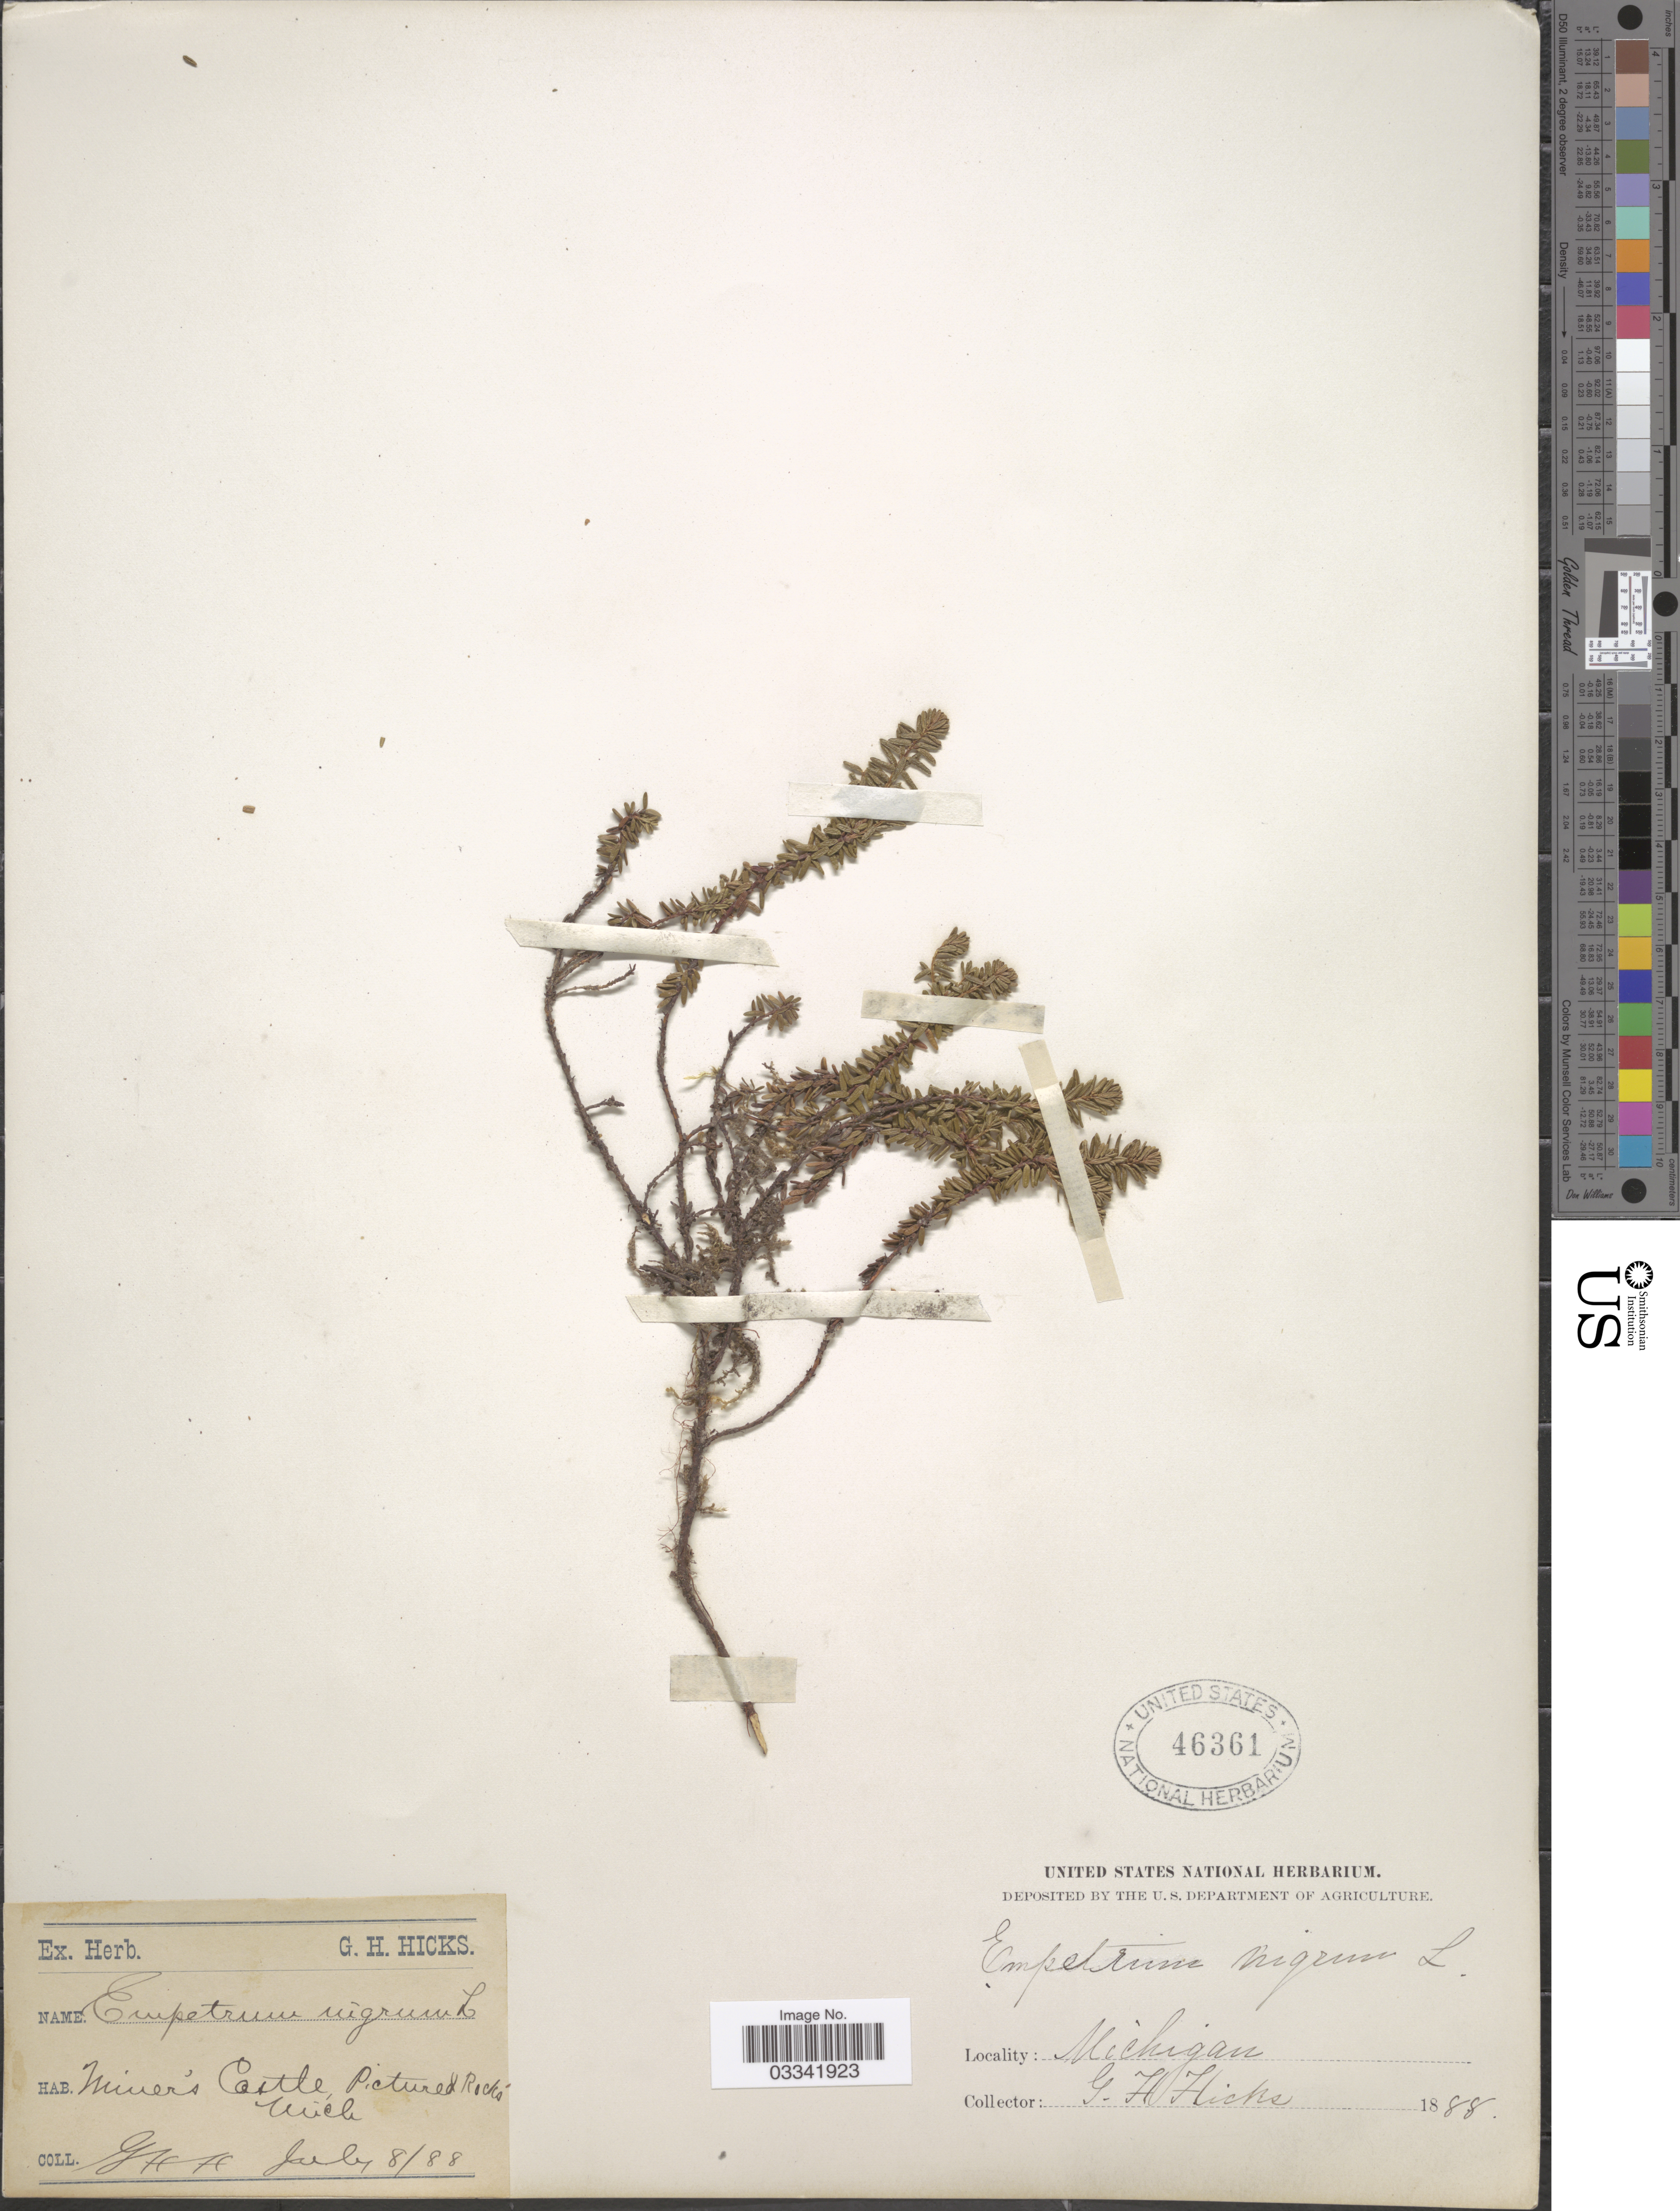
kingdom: Plantae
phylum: Tracheophyta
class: Magnoliopsida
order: Ericales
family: Ericaceae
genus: Empetrum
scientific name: Empetrum nigrum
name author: L.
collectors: G. Hicks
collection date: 1888-07-08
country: United States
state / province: Michigan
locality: Miners Castle, Pictured Rocks.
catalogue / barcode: US 46361